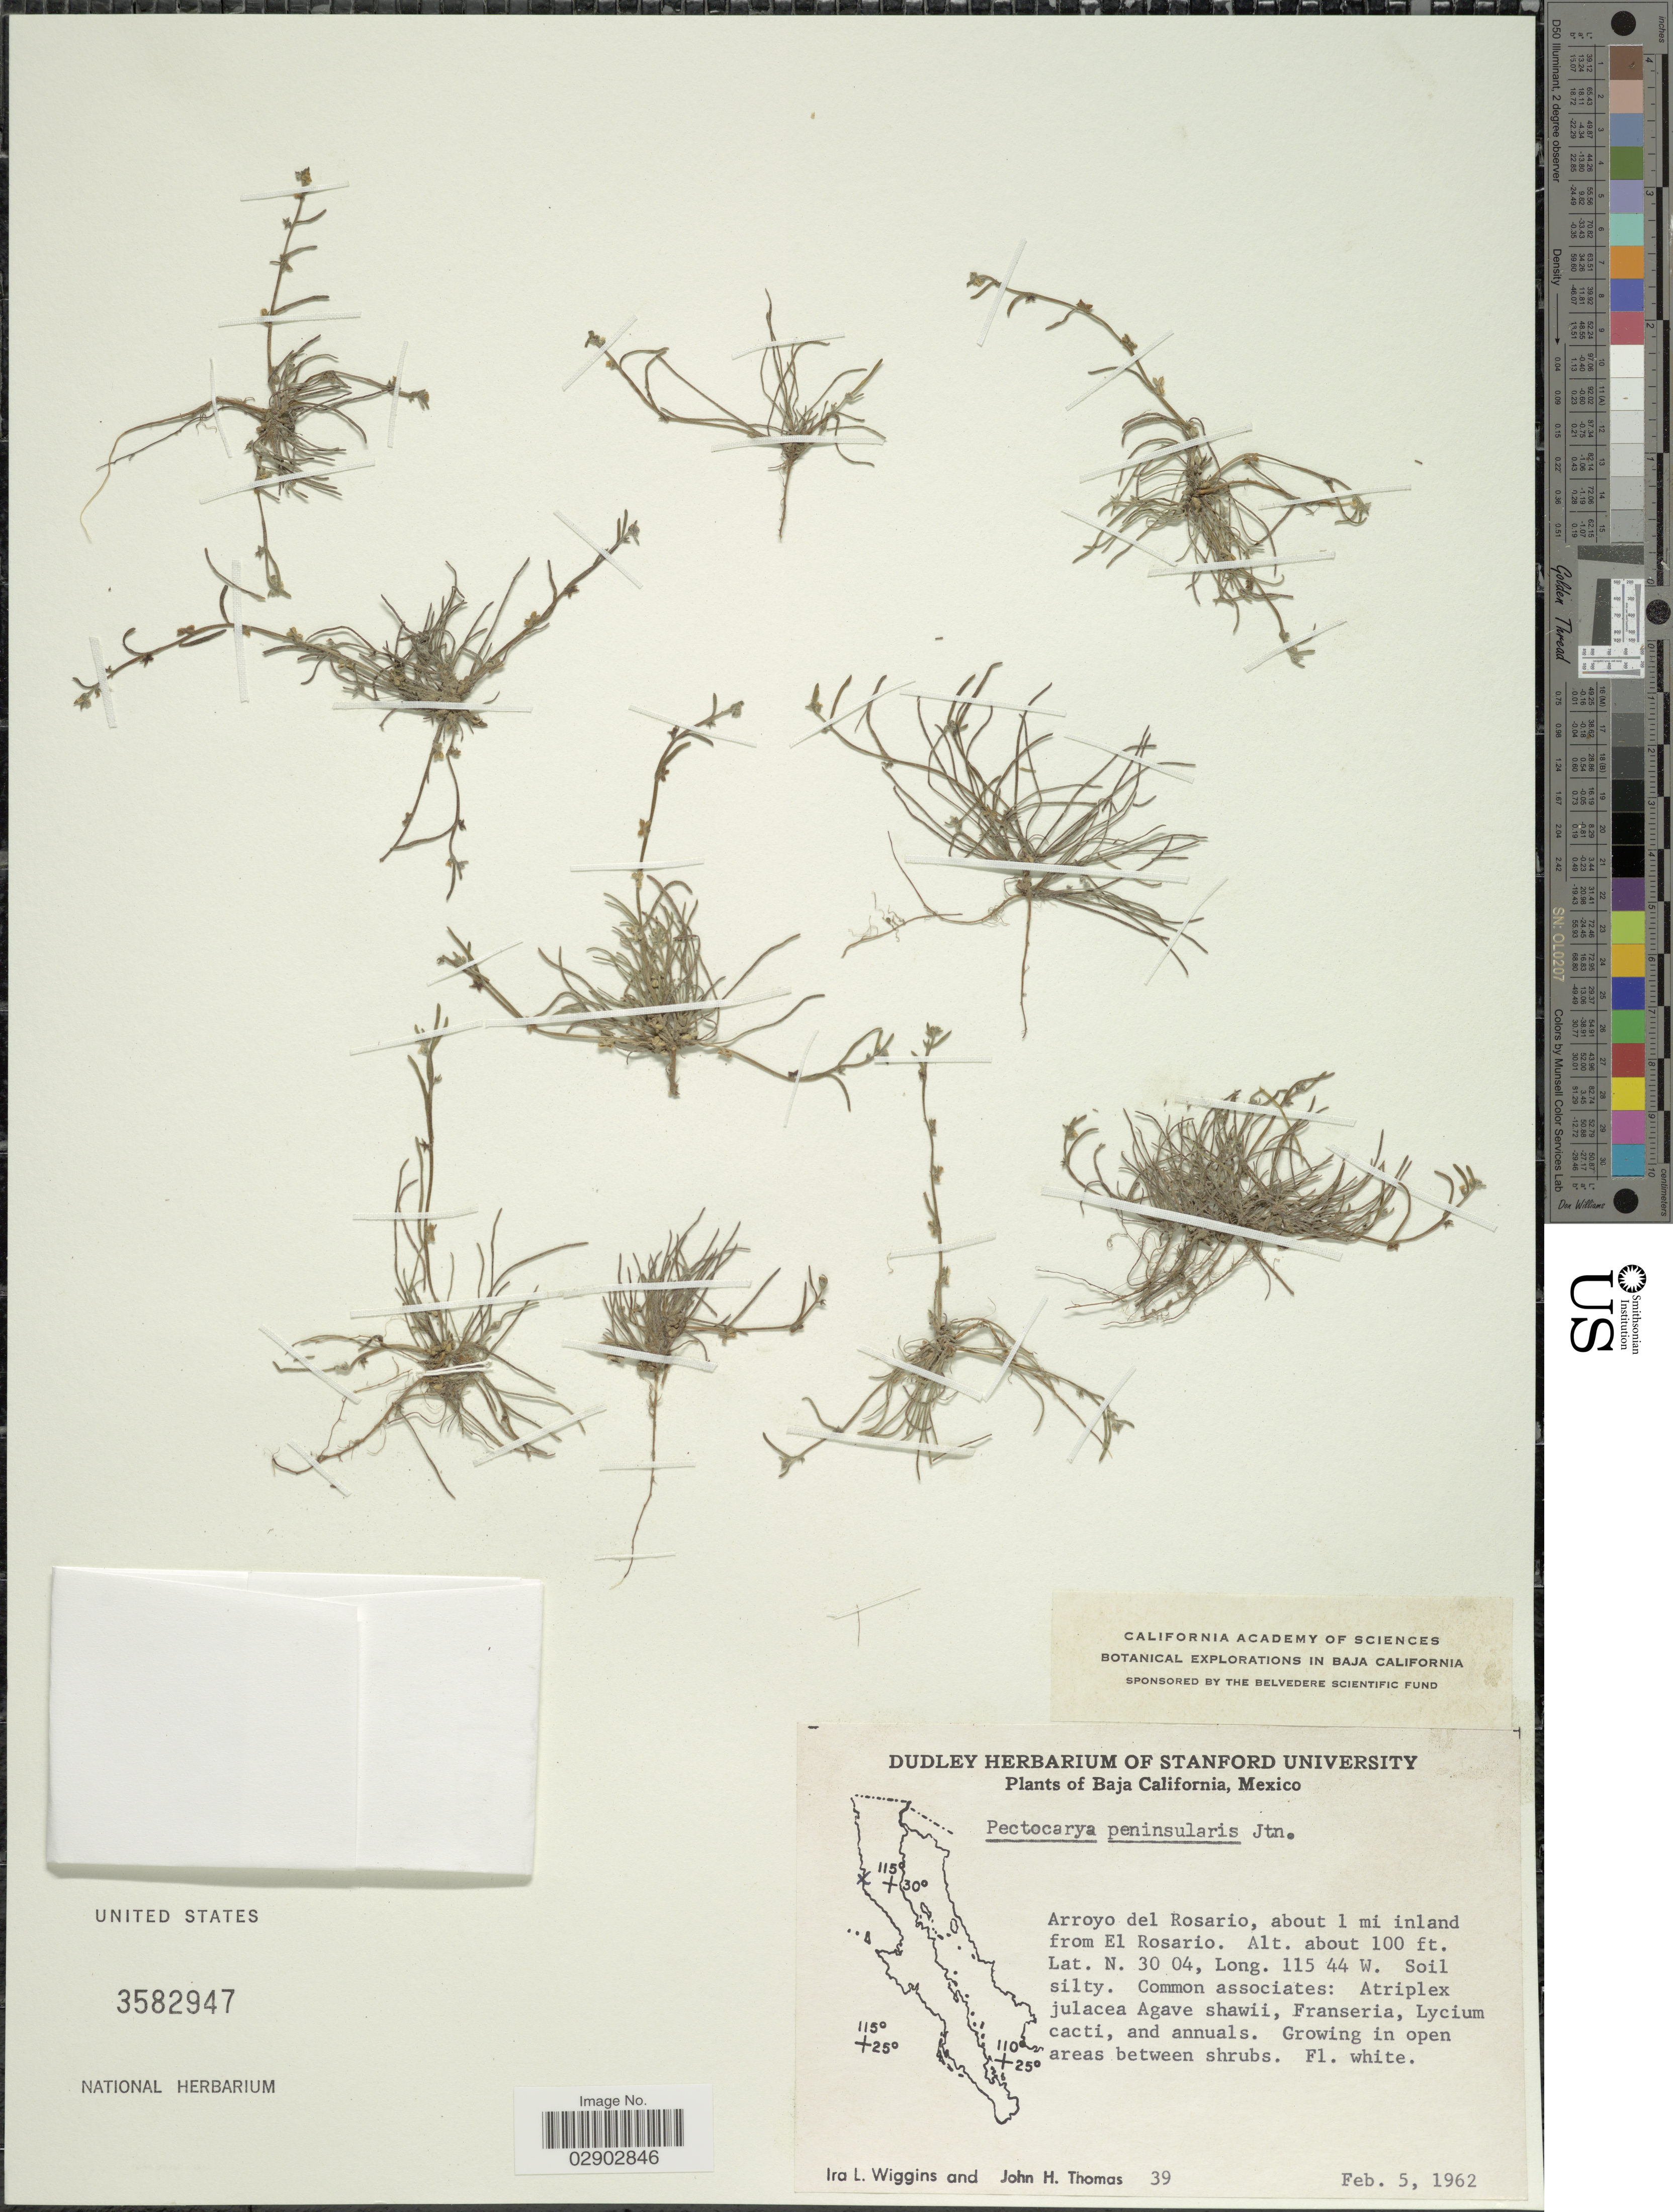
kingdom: Plantae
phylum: Tracheophyta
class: Magnoliopsida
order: Boraginales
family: Boraginaceae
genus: Pectocarya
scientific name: Pectocarya peninsularis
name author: I.M. Johnst.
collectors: I. L. Wiggins & J. H. Thomas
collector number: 39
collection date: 1962-02-05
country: Mexico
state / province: Baja California Norte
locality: Arroyo del Rosario, about 1 mi inland from El Rosario.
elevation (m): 30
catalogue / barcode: US 3582947